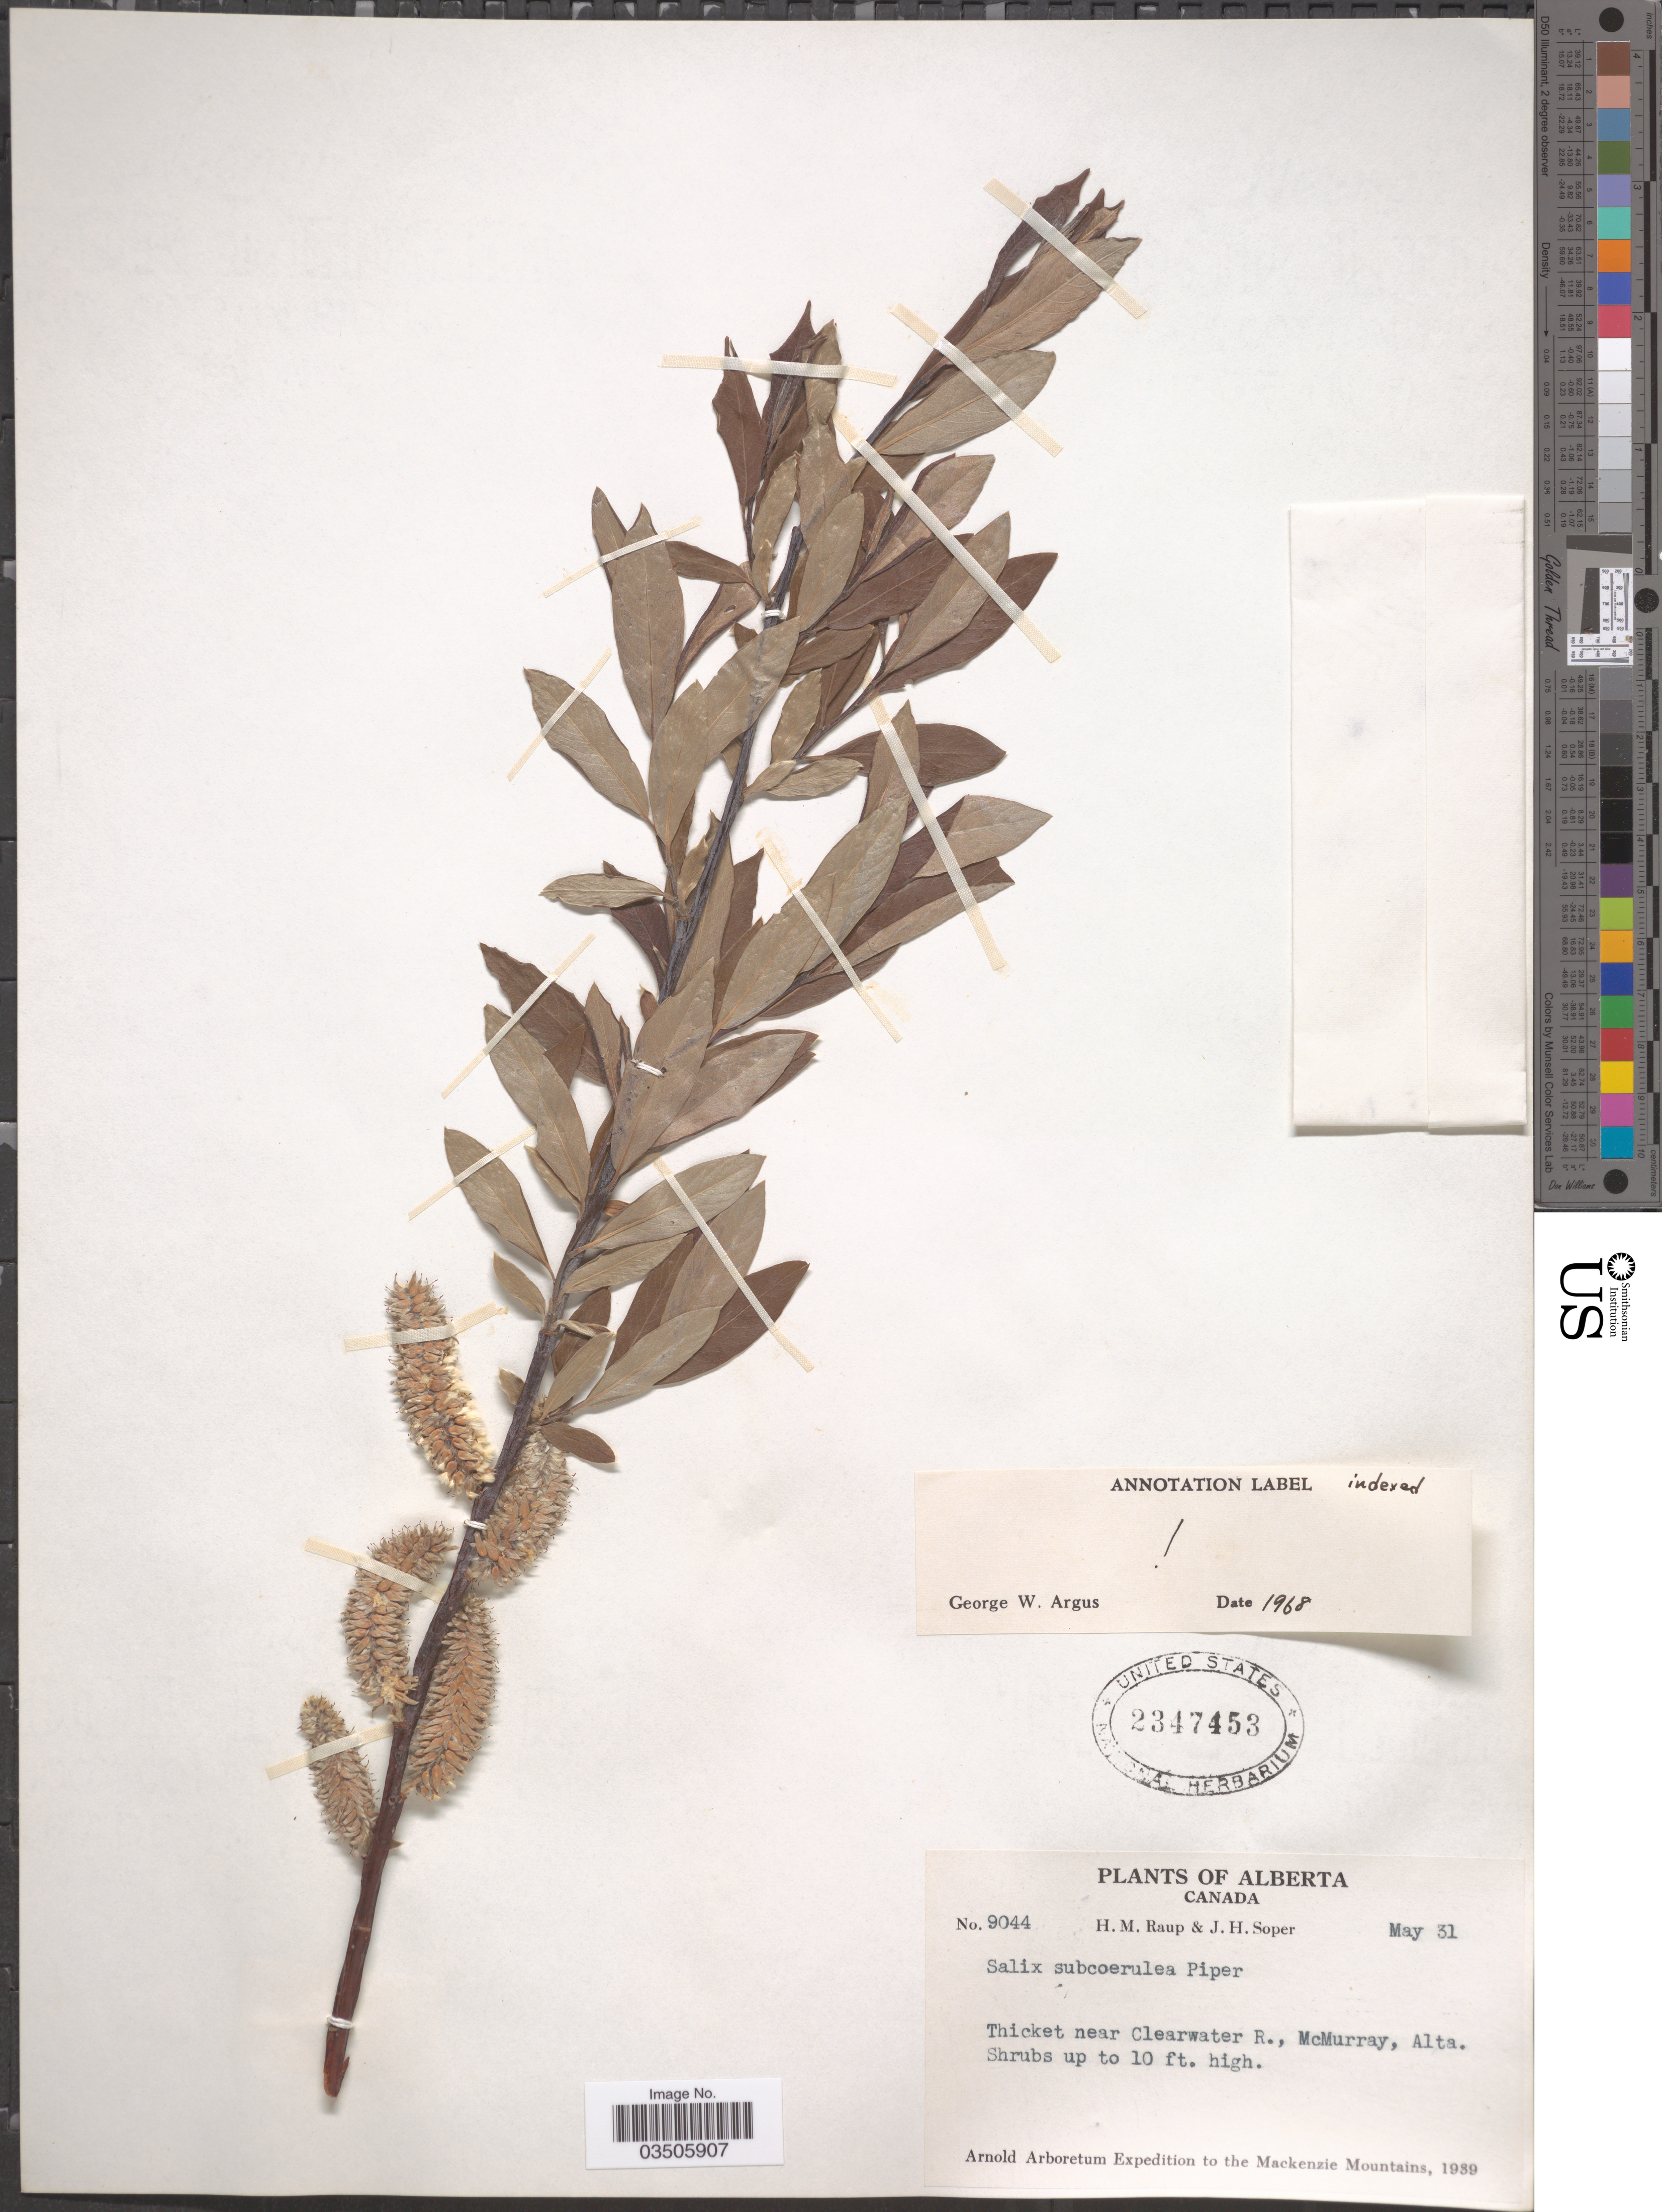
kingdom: Plantae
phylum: Tracheophyta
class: Magnoliopsida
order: Malpighiales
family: Salicaceae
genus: Salix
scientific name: Salix subcoerulea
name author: Piper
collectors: H. Raup & J. H. Soper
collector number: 9044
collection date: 1939-05-31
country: Canada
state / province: Alberta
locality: Thicket near Clearwater R., McMurray. Mackenzie Mountains.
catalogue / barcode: US 2347453